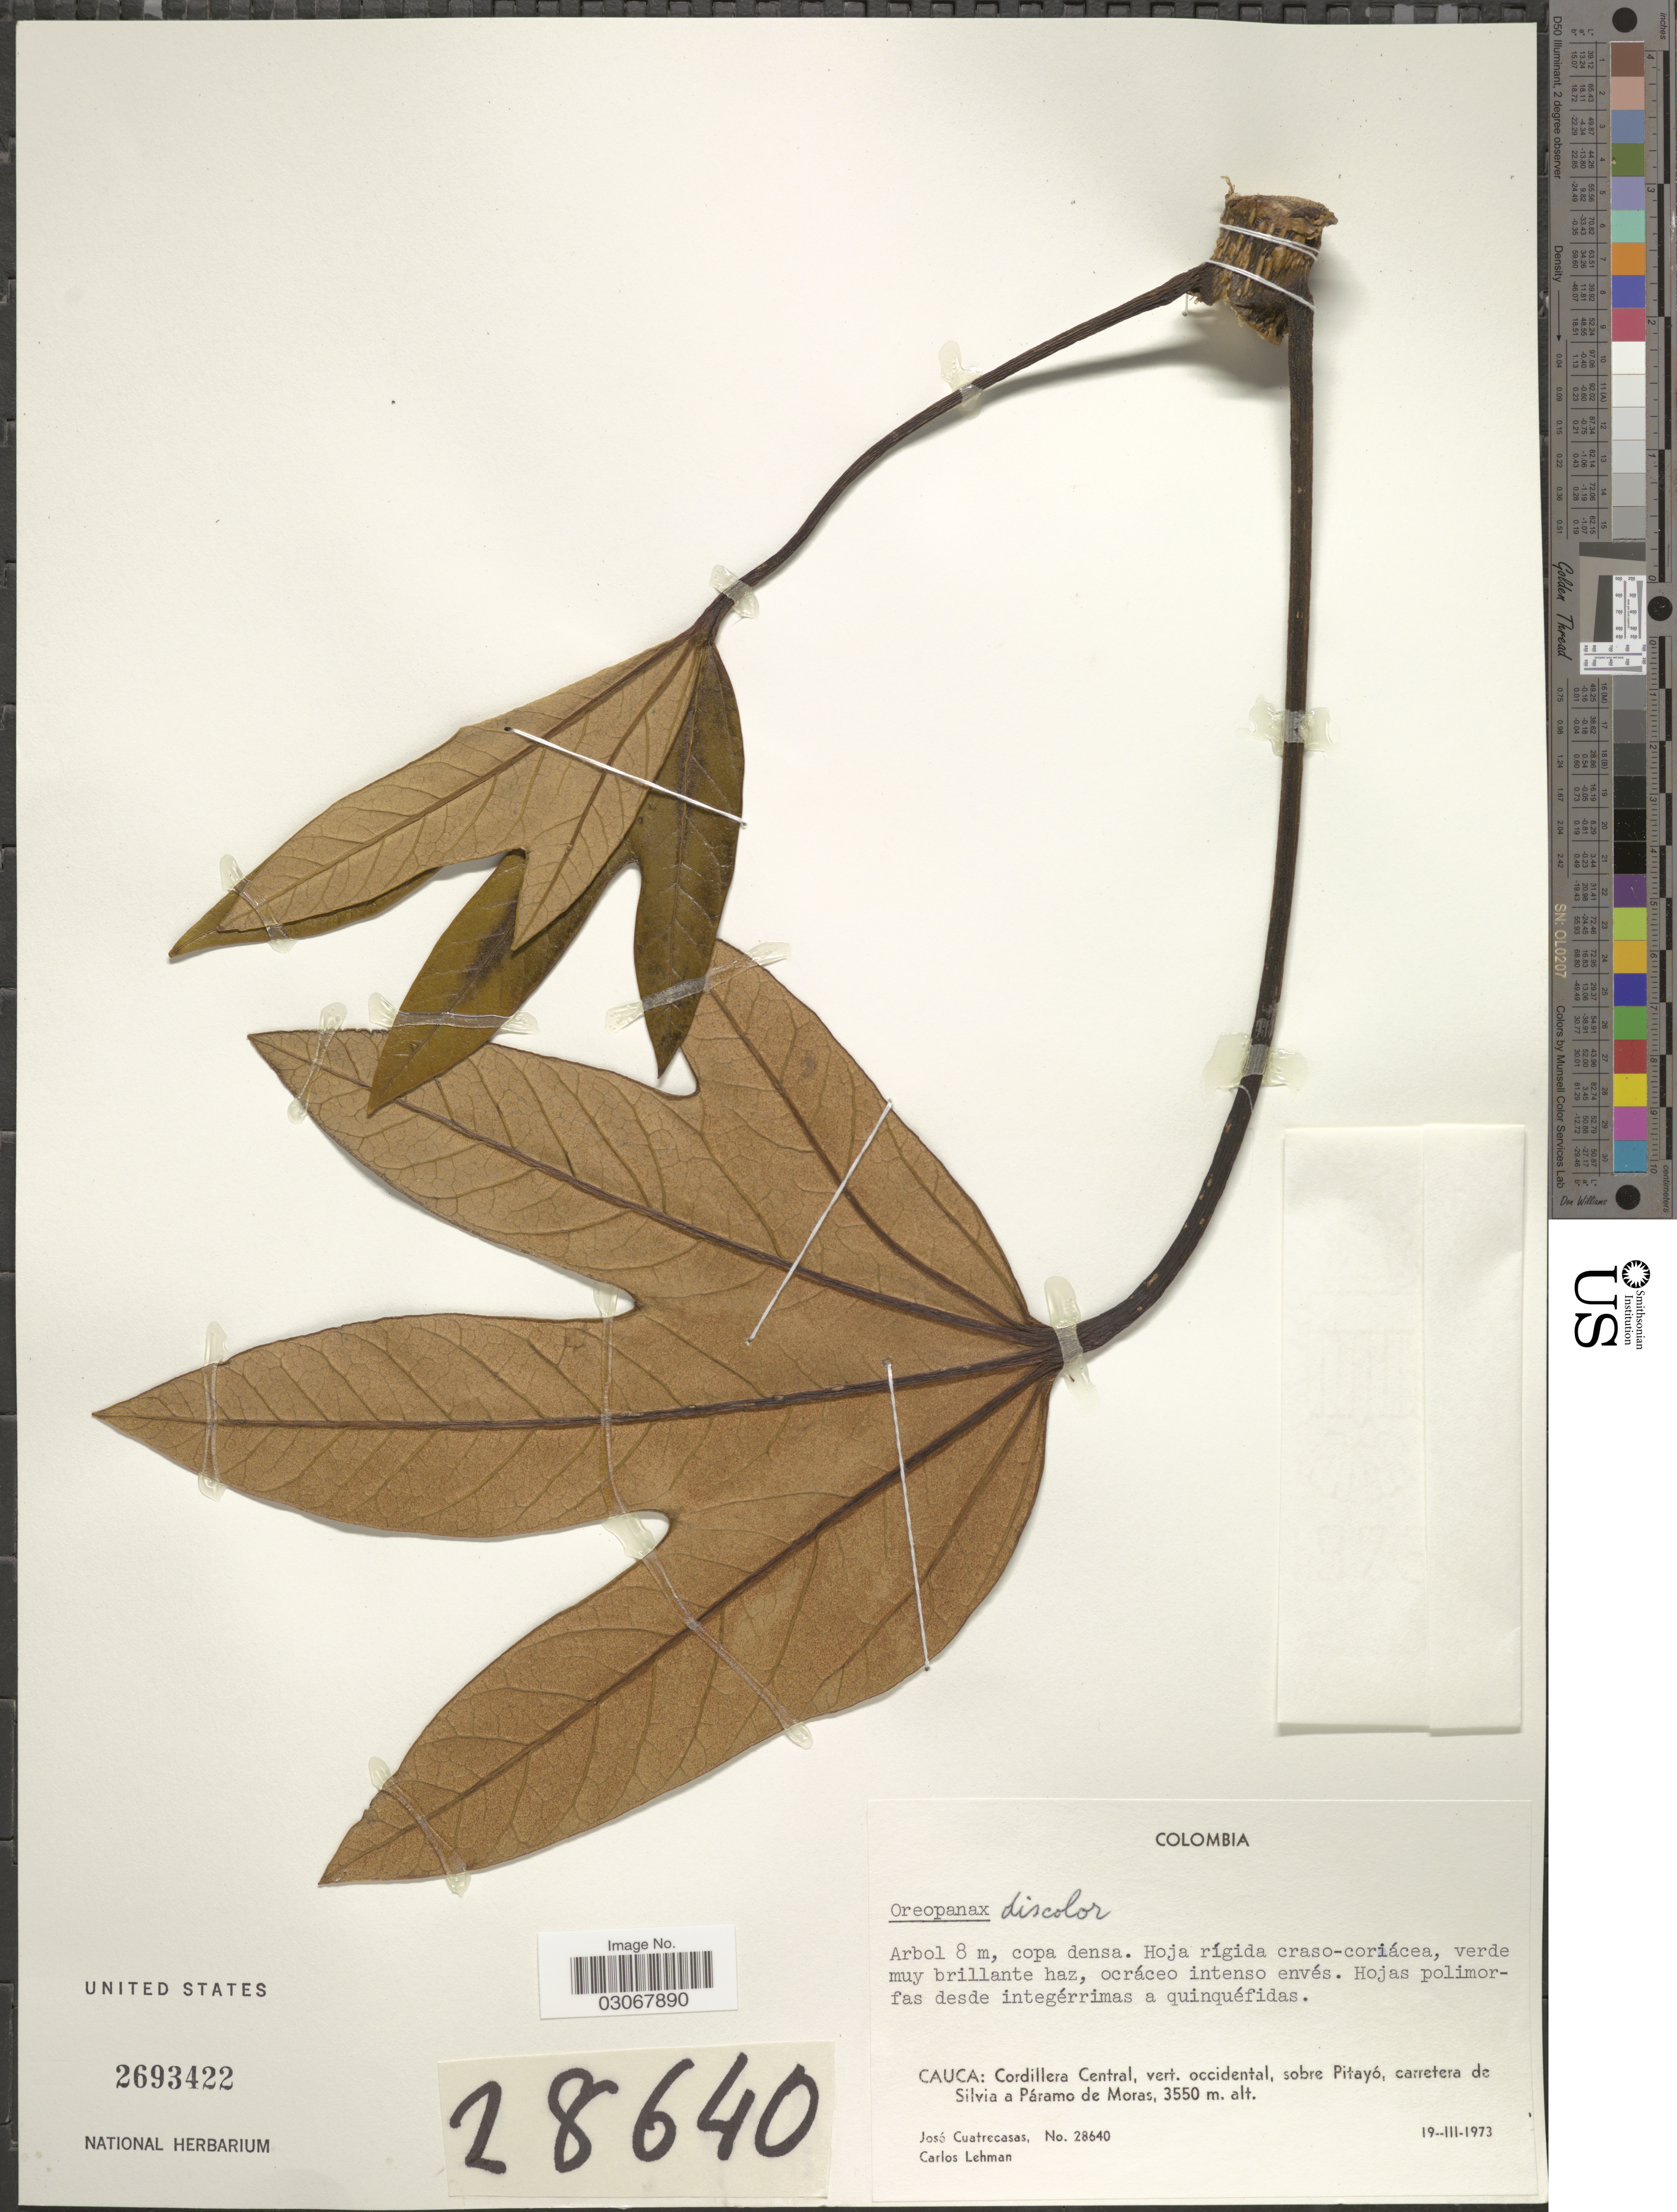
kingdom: Plantae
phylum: Tracheophyta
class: Magnoliopsida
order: Apiales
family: Araliaceae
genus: Oreopanax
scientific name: Oreopanax discolor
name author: (Kunth) Decne. & Planch.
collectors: J. Cuatrecasas & C. Lehman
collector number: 28640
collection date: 1973-03-19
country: Colombia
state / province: Cauca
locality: Cordillera Central, vert. occidental, sobre Pitayó, carretera de Silvia a Páramo de Moras.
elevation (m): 3550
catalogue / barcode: US 2693422